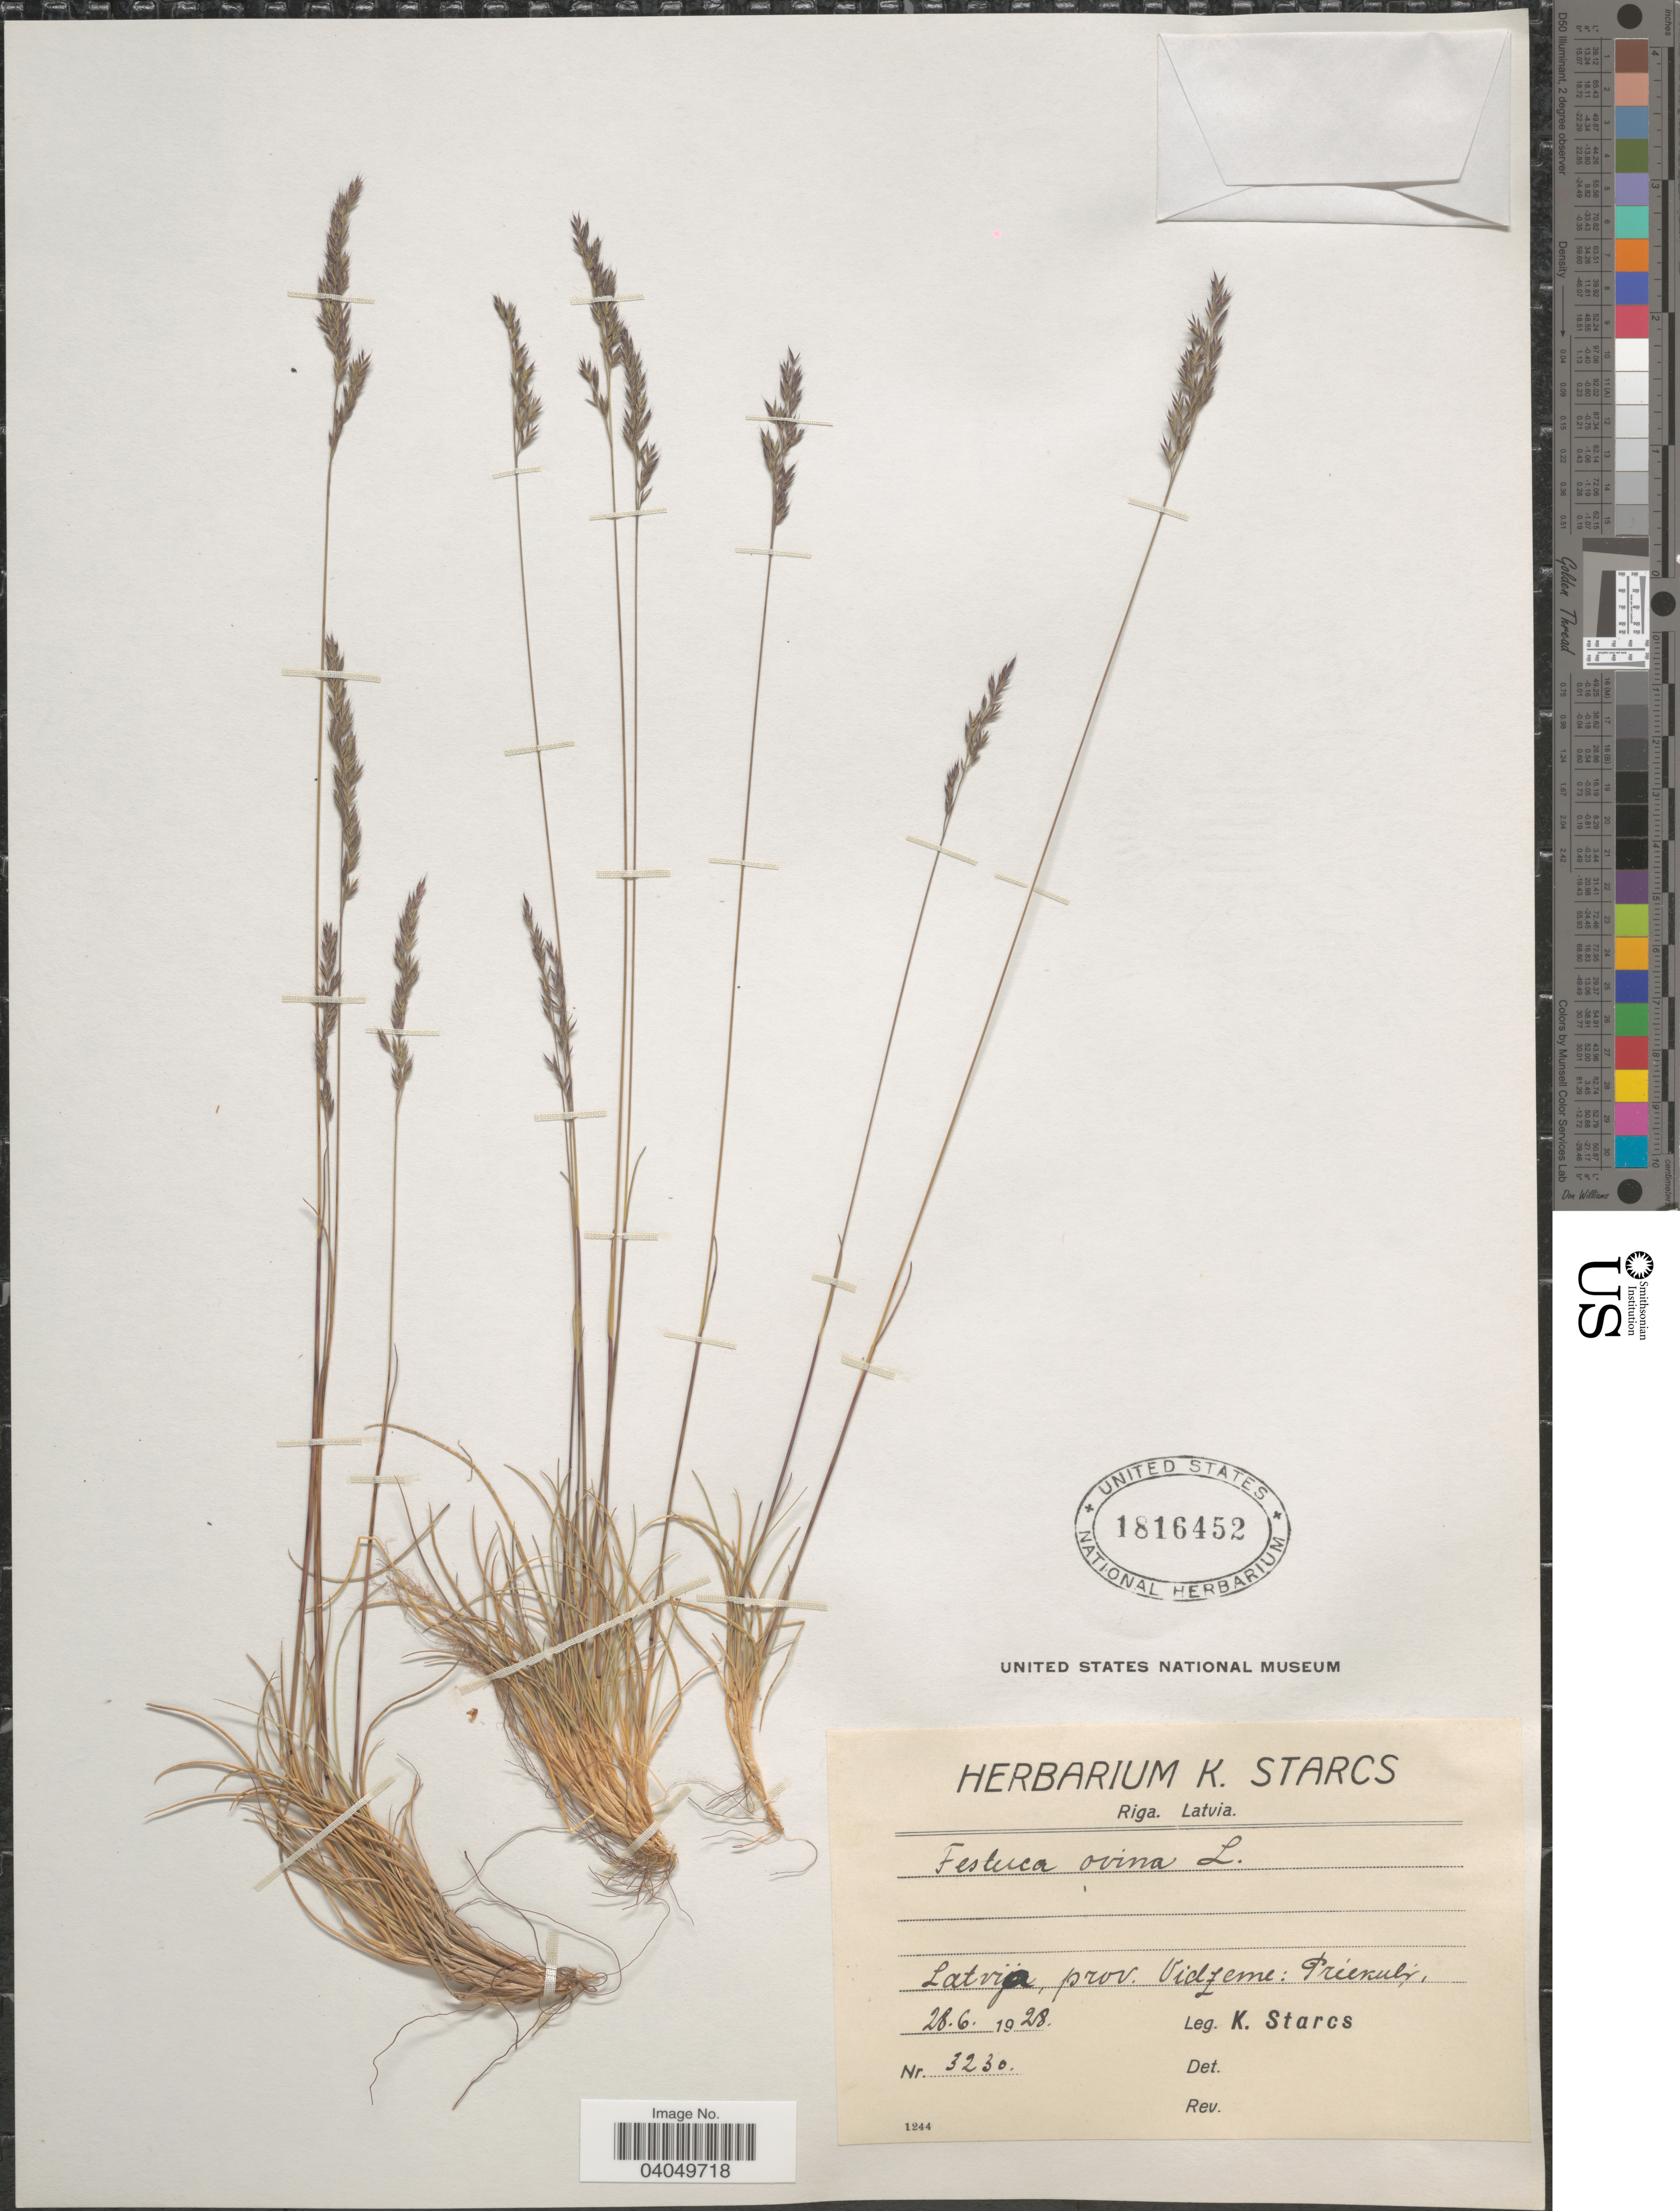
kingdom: Plantae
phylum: Tracheophyta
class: Liliopsida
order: Poales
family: Poaceae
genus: Festuca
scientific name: Festuca ovina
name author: L.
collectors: K. Starcs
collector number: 3230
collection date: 1928-06-28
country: Latvia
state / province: Riga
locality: Latvija, prov. Vidzeme: Priekuli.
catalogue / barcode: US 1816452